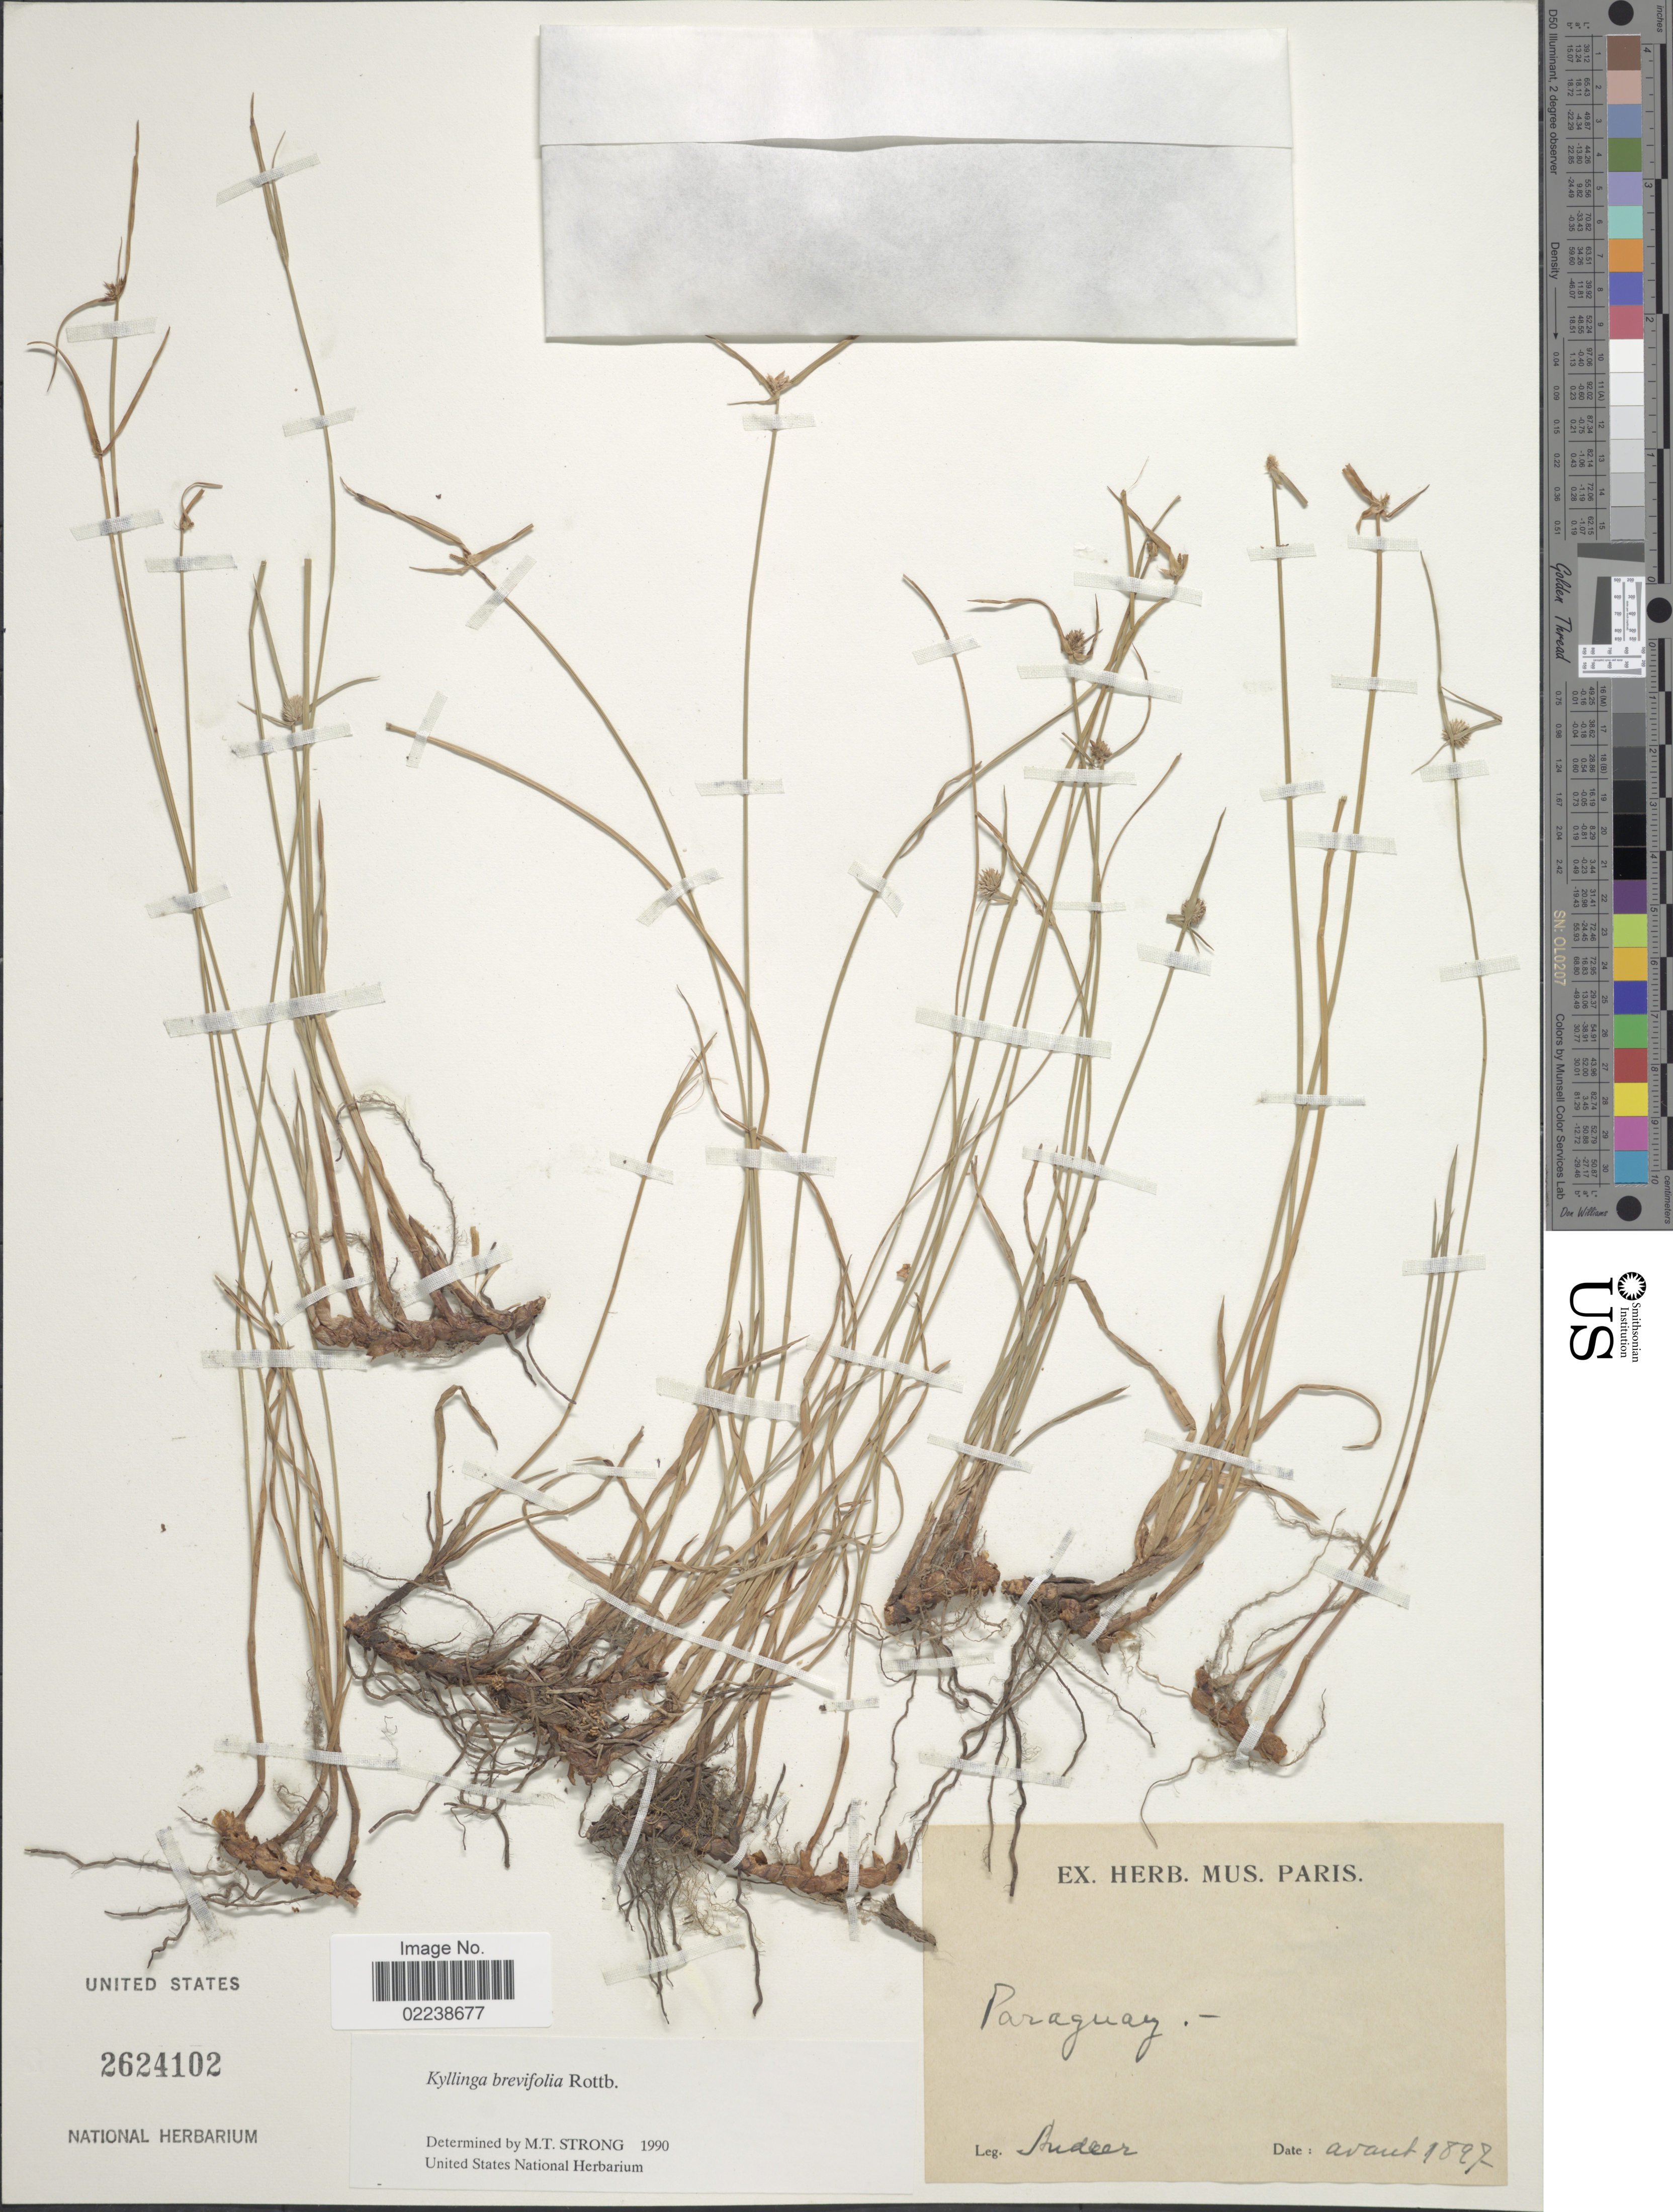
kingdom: Plantae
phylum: Tracheophyta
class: Liliopsida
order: Poales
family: Cyperaceae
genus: Cyperus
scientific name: Cyperus brevifolius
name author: (Rottb.) Hassk.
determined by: Strong, M. T., (US), Smithsonian Institution - National Museum of Natural History (UNITED STATES)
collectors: Sudeer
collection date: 1897-08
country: Paraguay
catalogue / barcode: US 2624102